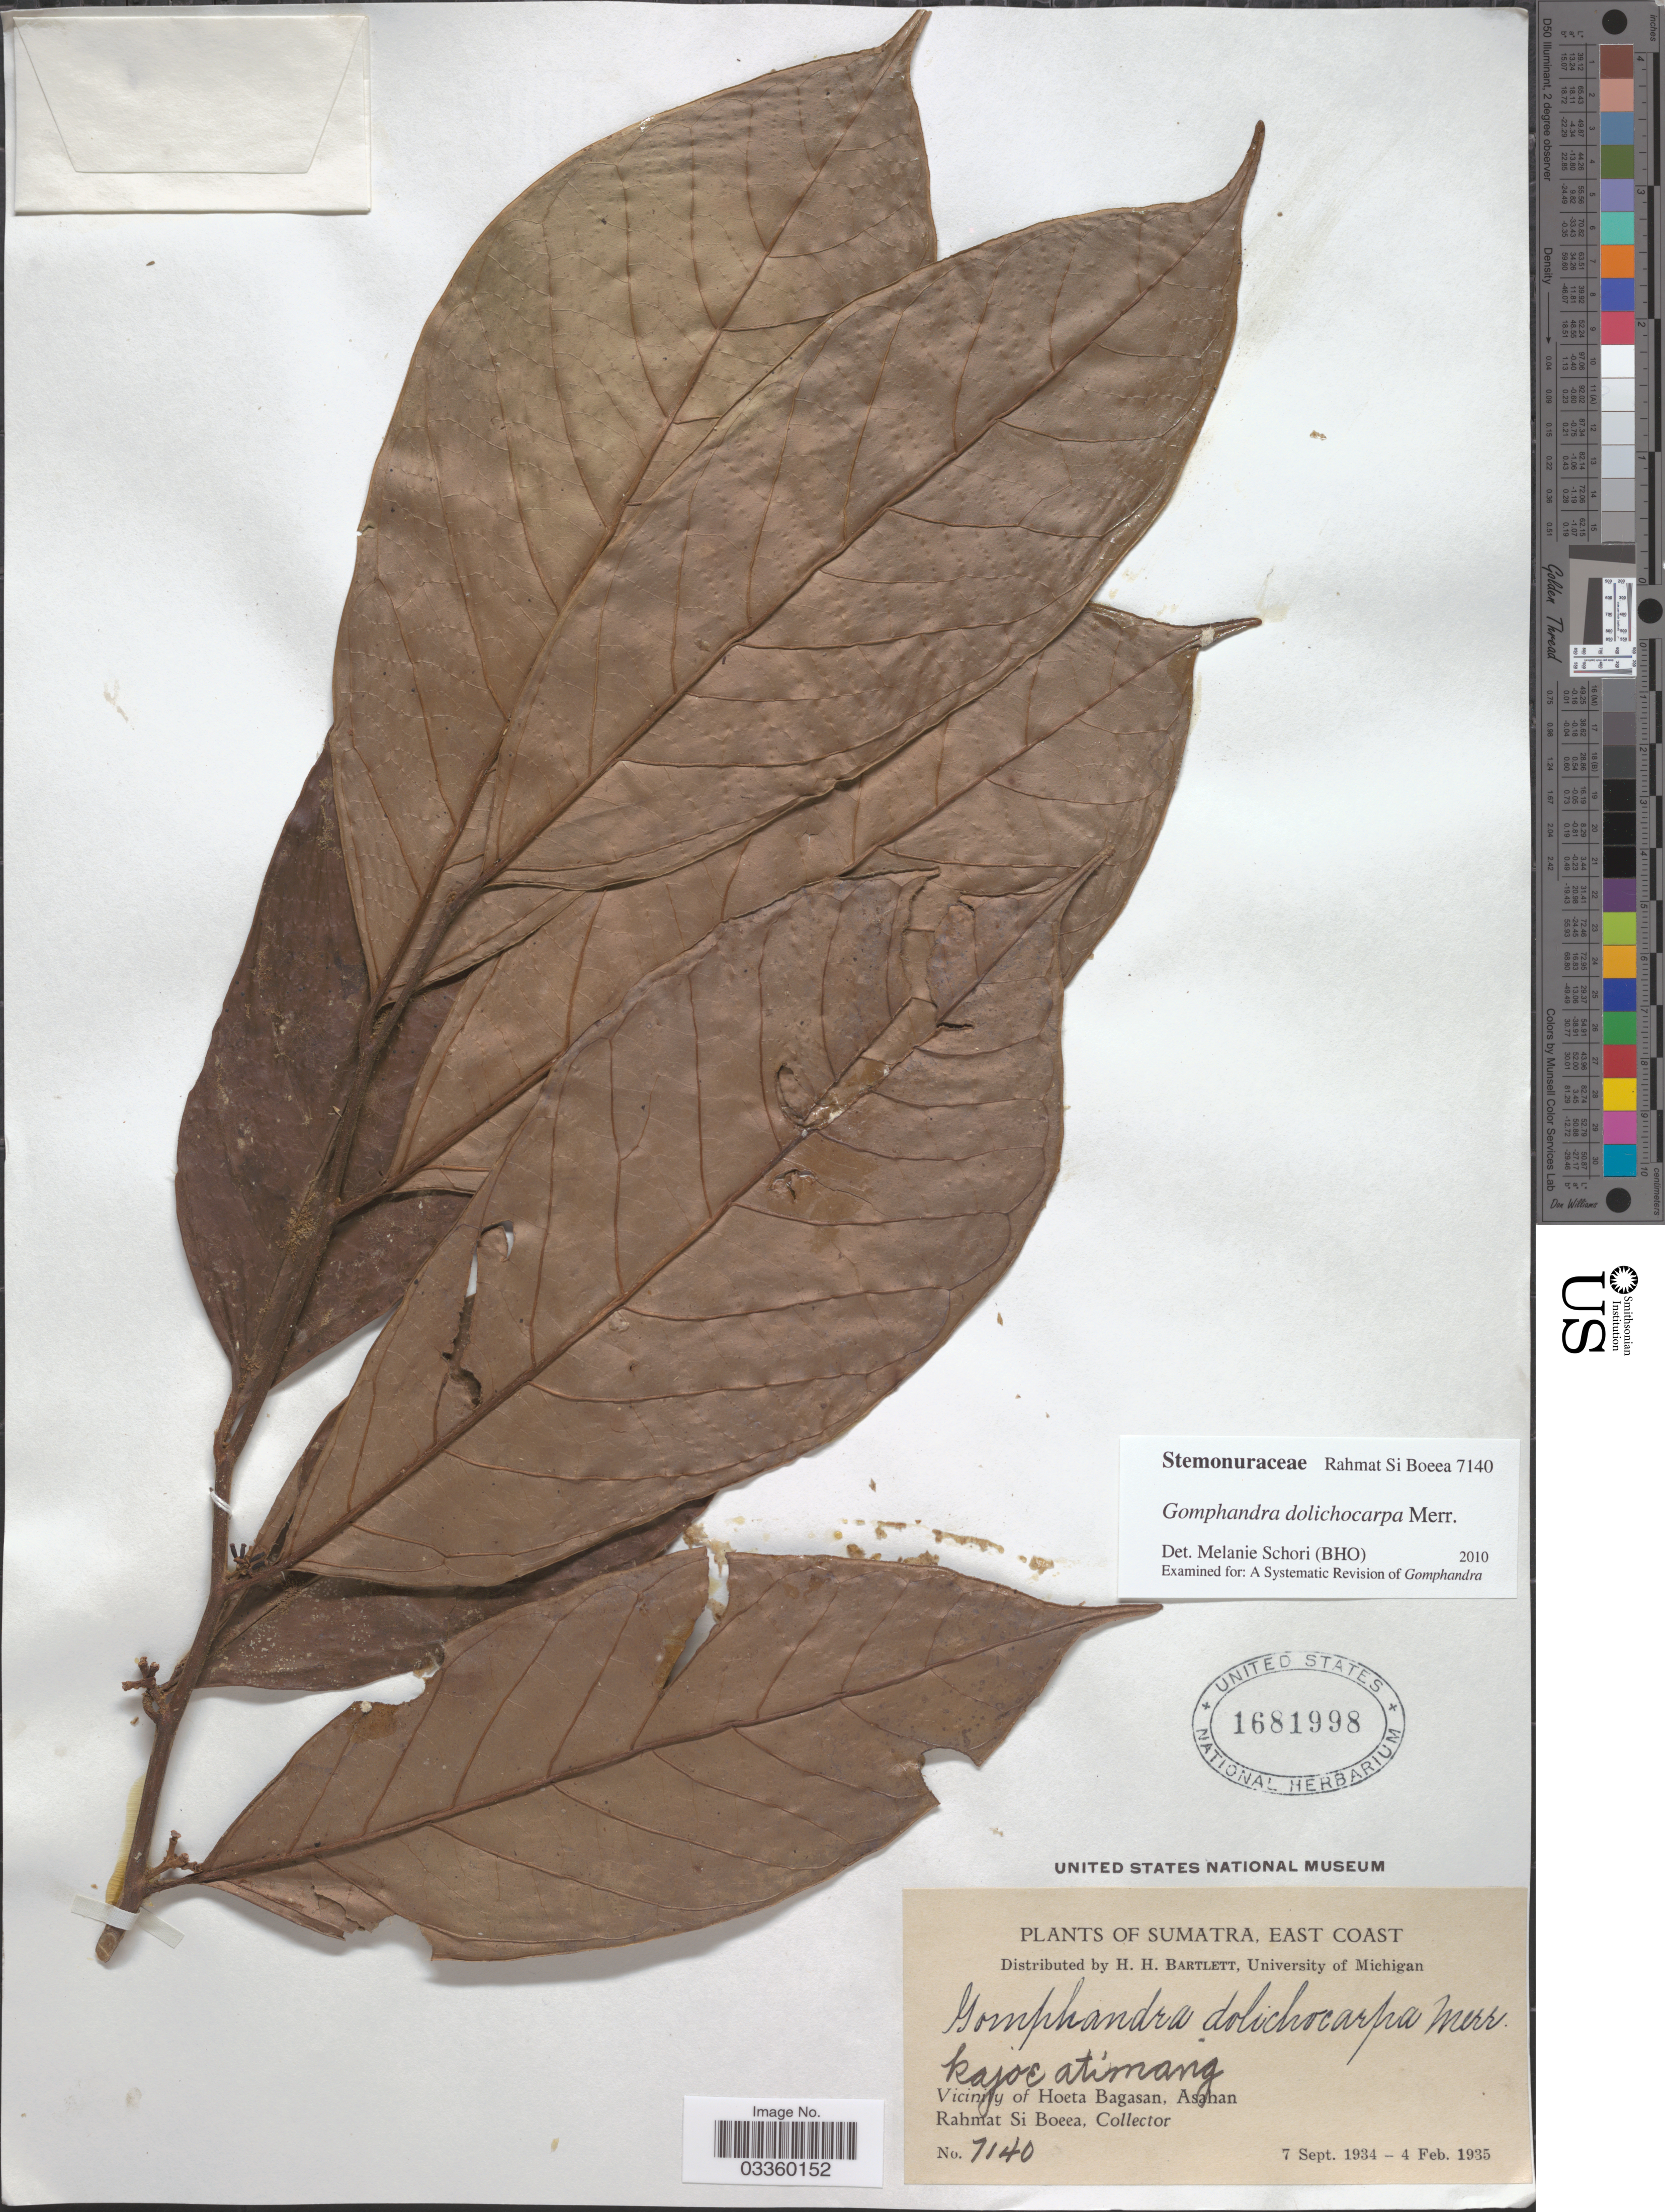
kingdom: Plantae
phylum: Tracheophyta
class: Magnoliopsida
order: Cardiopteridales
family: Stemonuraceae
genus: Gomphandra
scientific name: Gomphandra dolichocarpa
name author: Merr.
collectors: Rahmat Si Boeea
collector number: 7140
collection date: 1934-09-07/1935-02-04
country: Indonesia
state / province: Sumatra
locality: East Coast. Vicinity of Hoeta Bagasan, Asahan.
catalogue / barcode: US 1681998